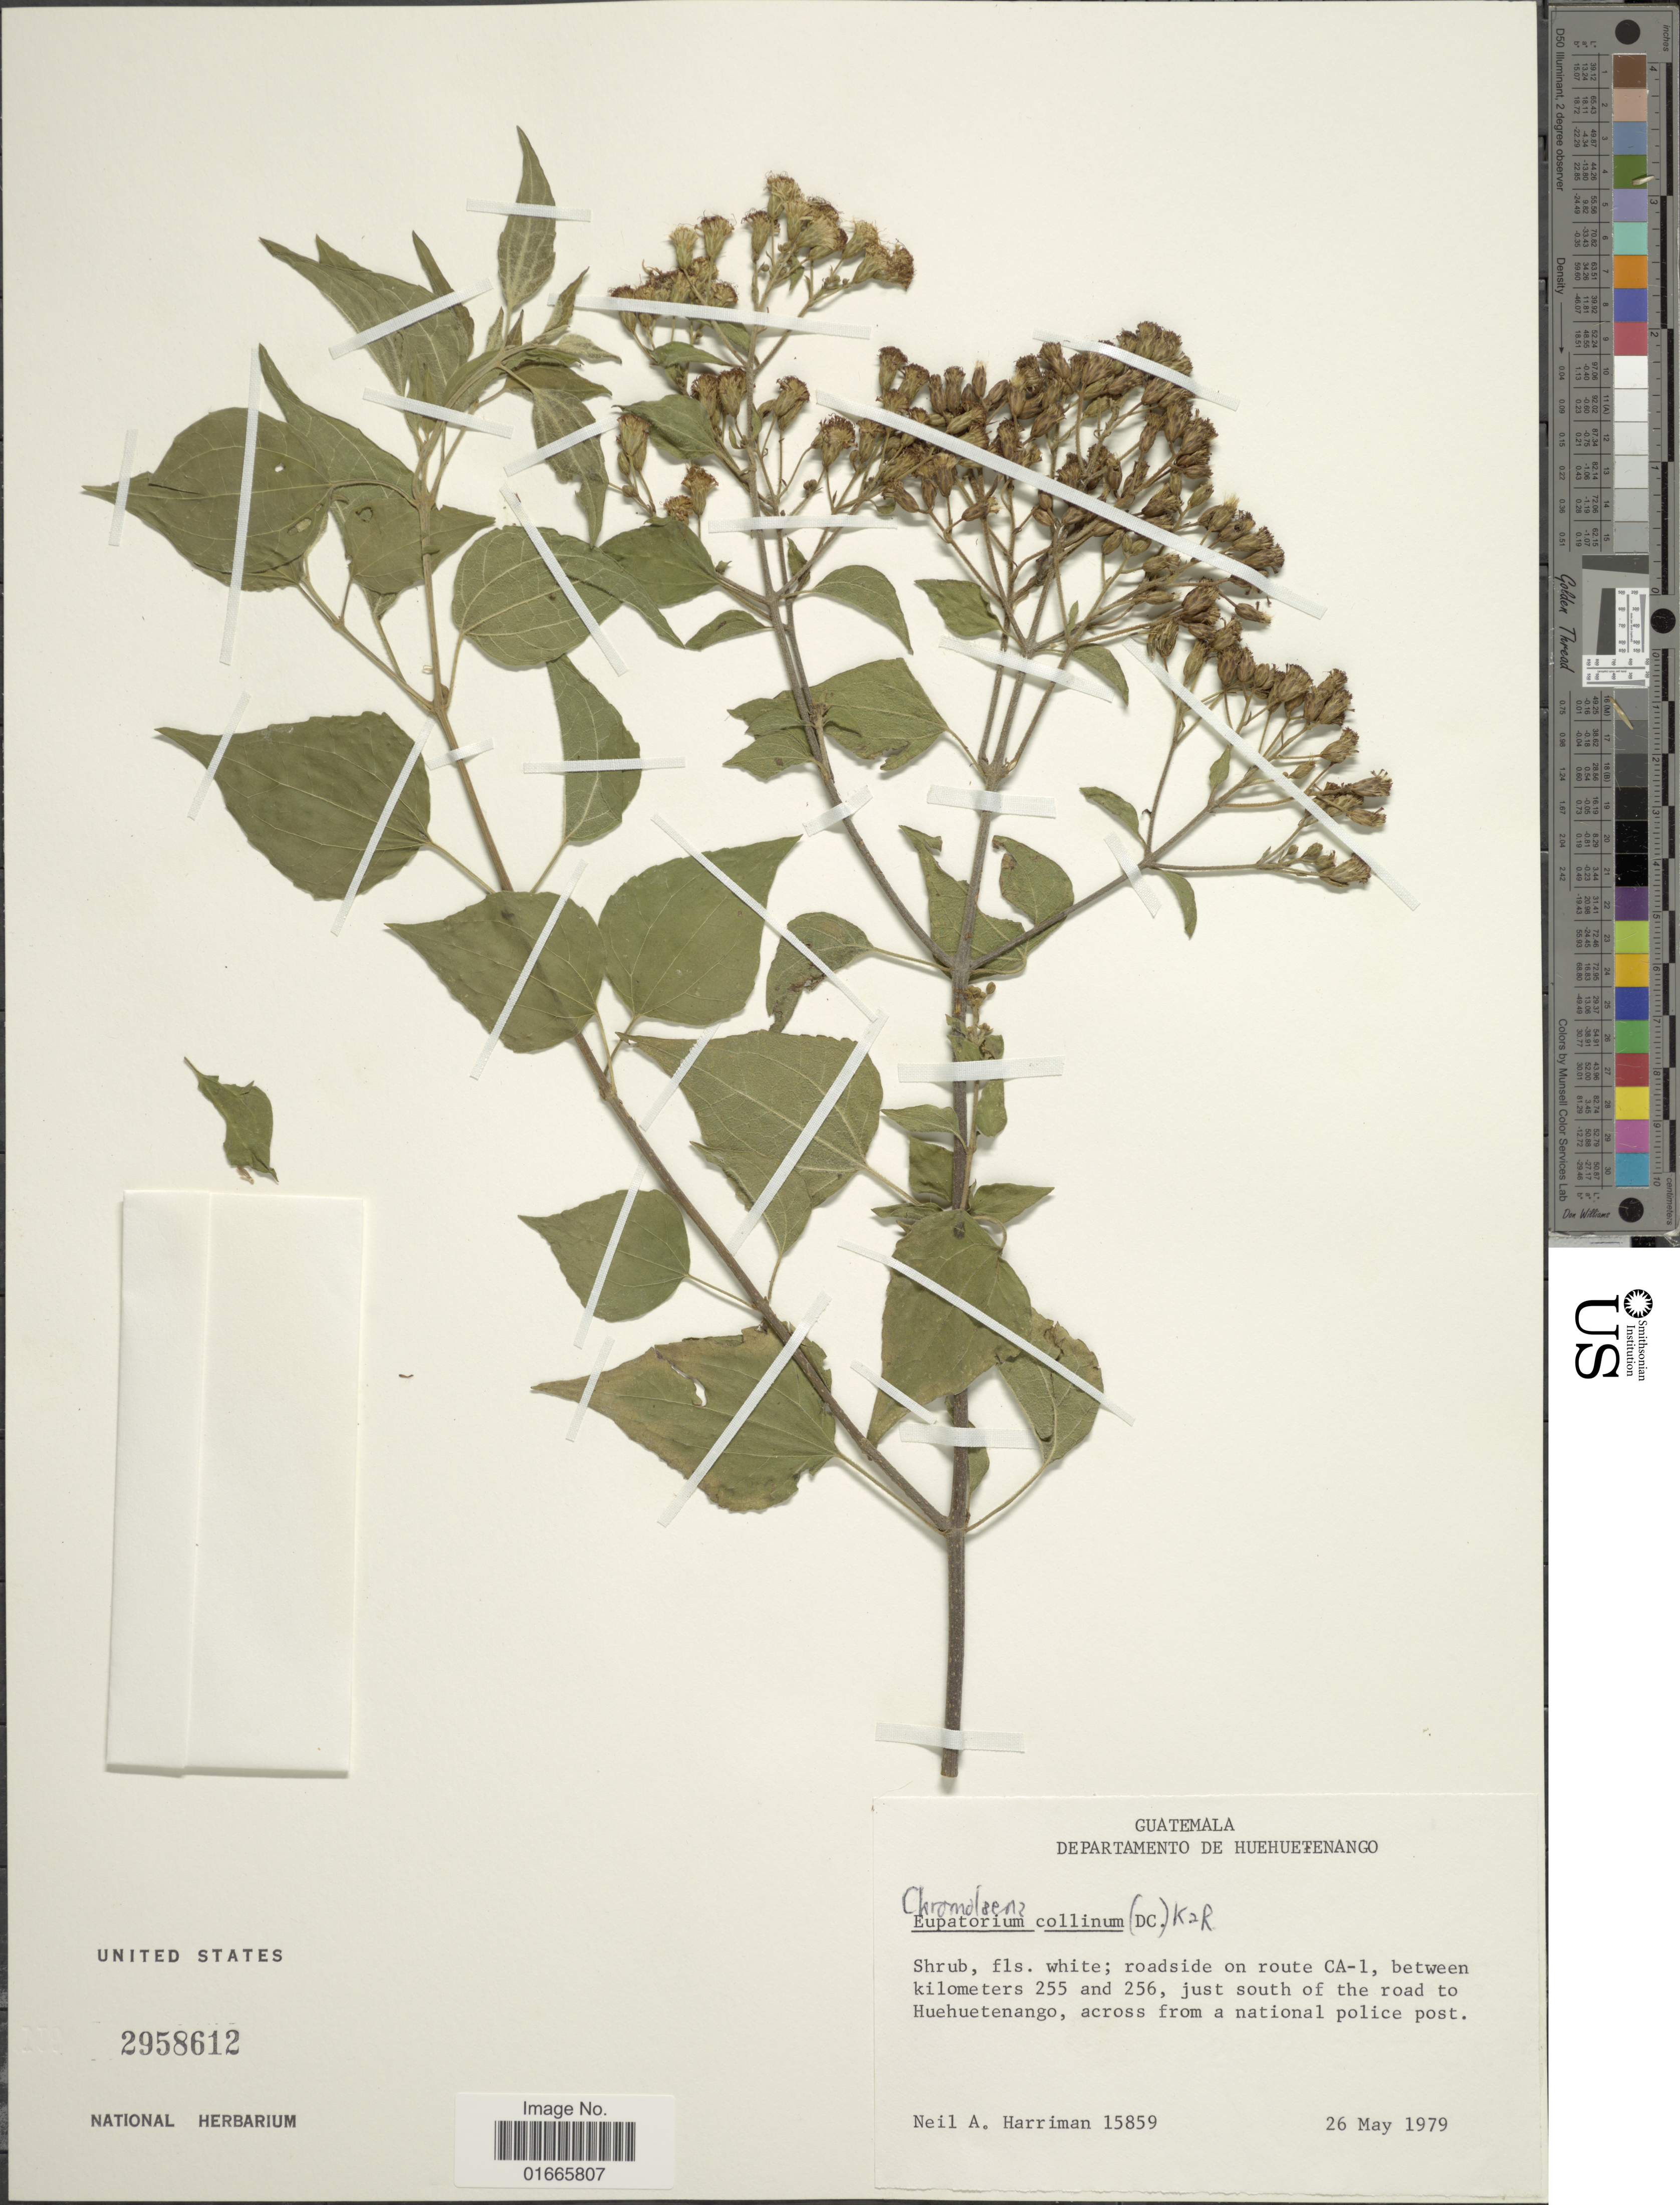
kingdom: Plantae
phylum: Tracheophyta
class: Magnoliopsida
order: Asterales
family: Asteraceae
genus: Chromolaena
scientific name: Chromolaena collina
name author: (DC.) R.M. King & H. Rob.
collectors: N. A. Harriman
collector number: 15859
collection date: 1979-05-26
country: Guatemala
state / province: Huehuetenango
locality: Departamento de Huehuetenango, roadside on route CA-1, between kilometers 255 and 256, just south of the road to Huehuetenango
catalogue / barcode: US 2958612